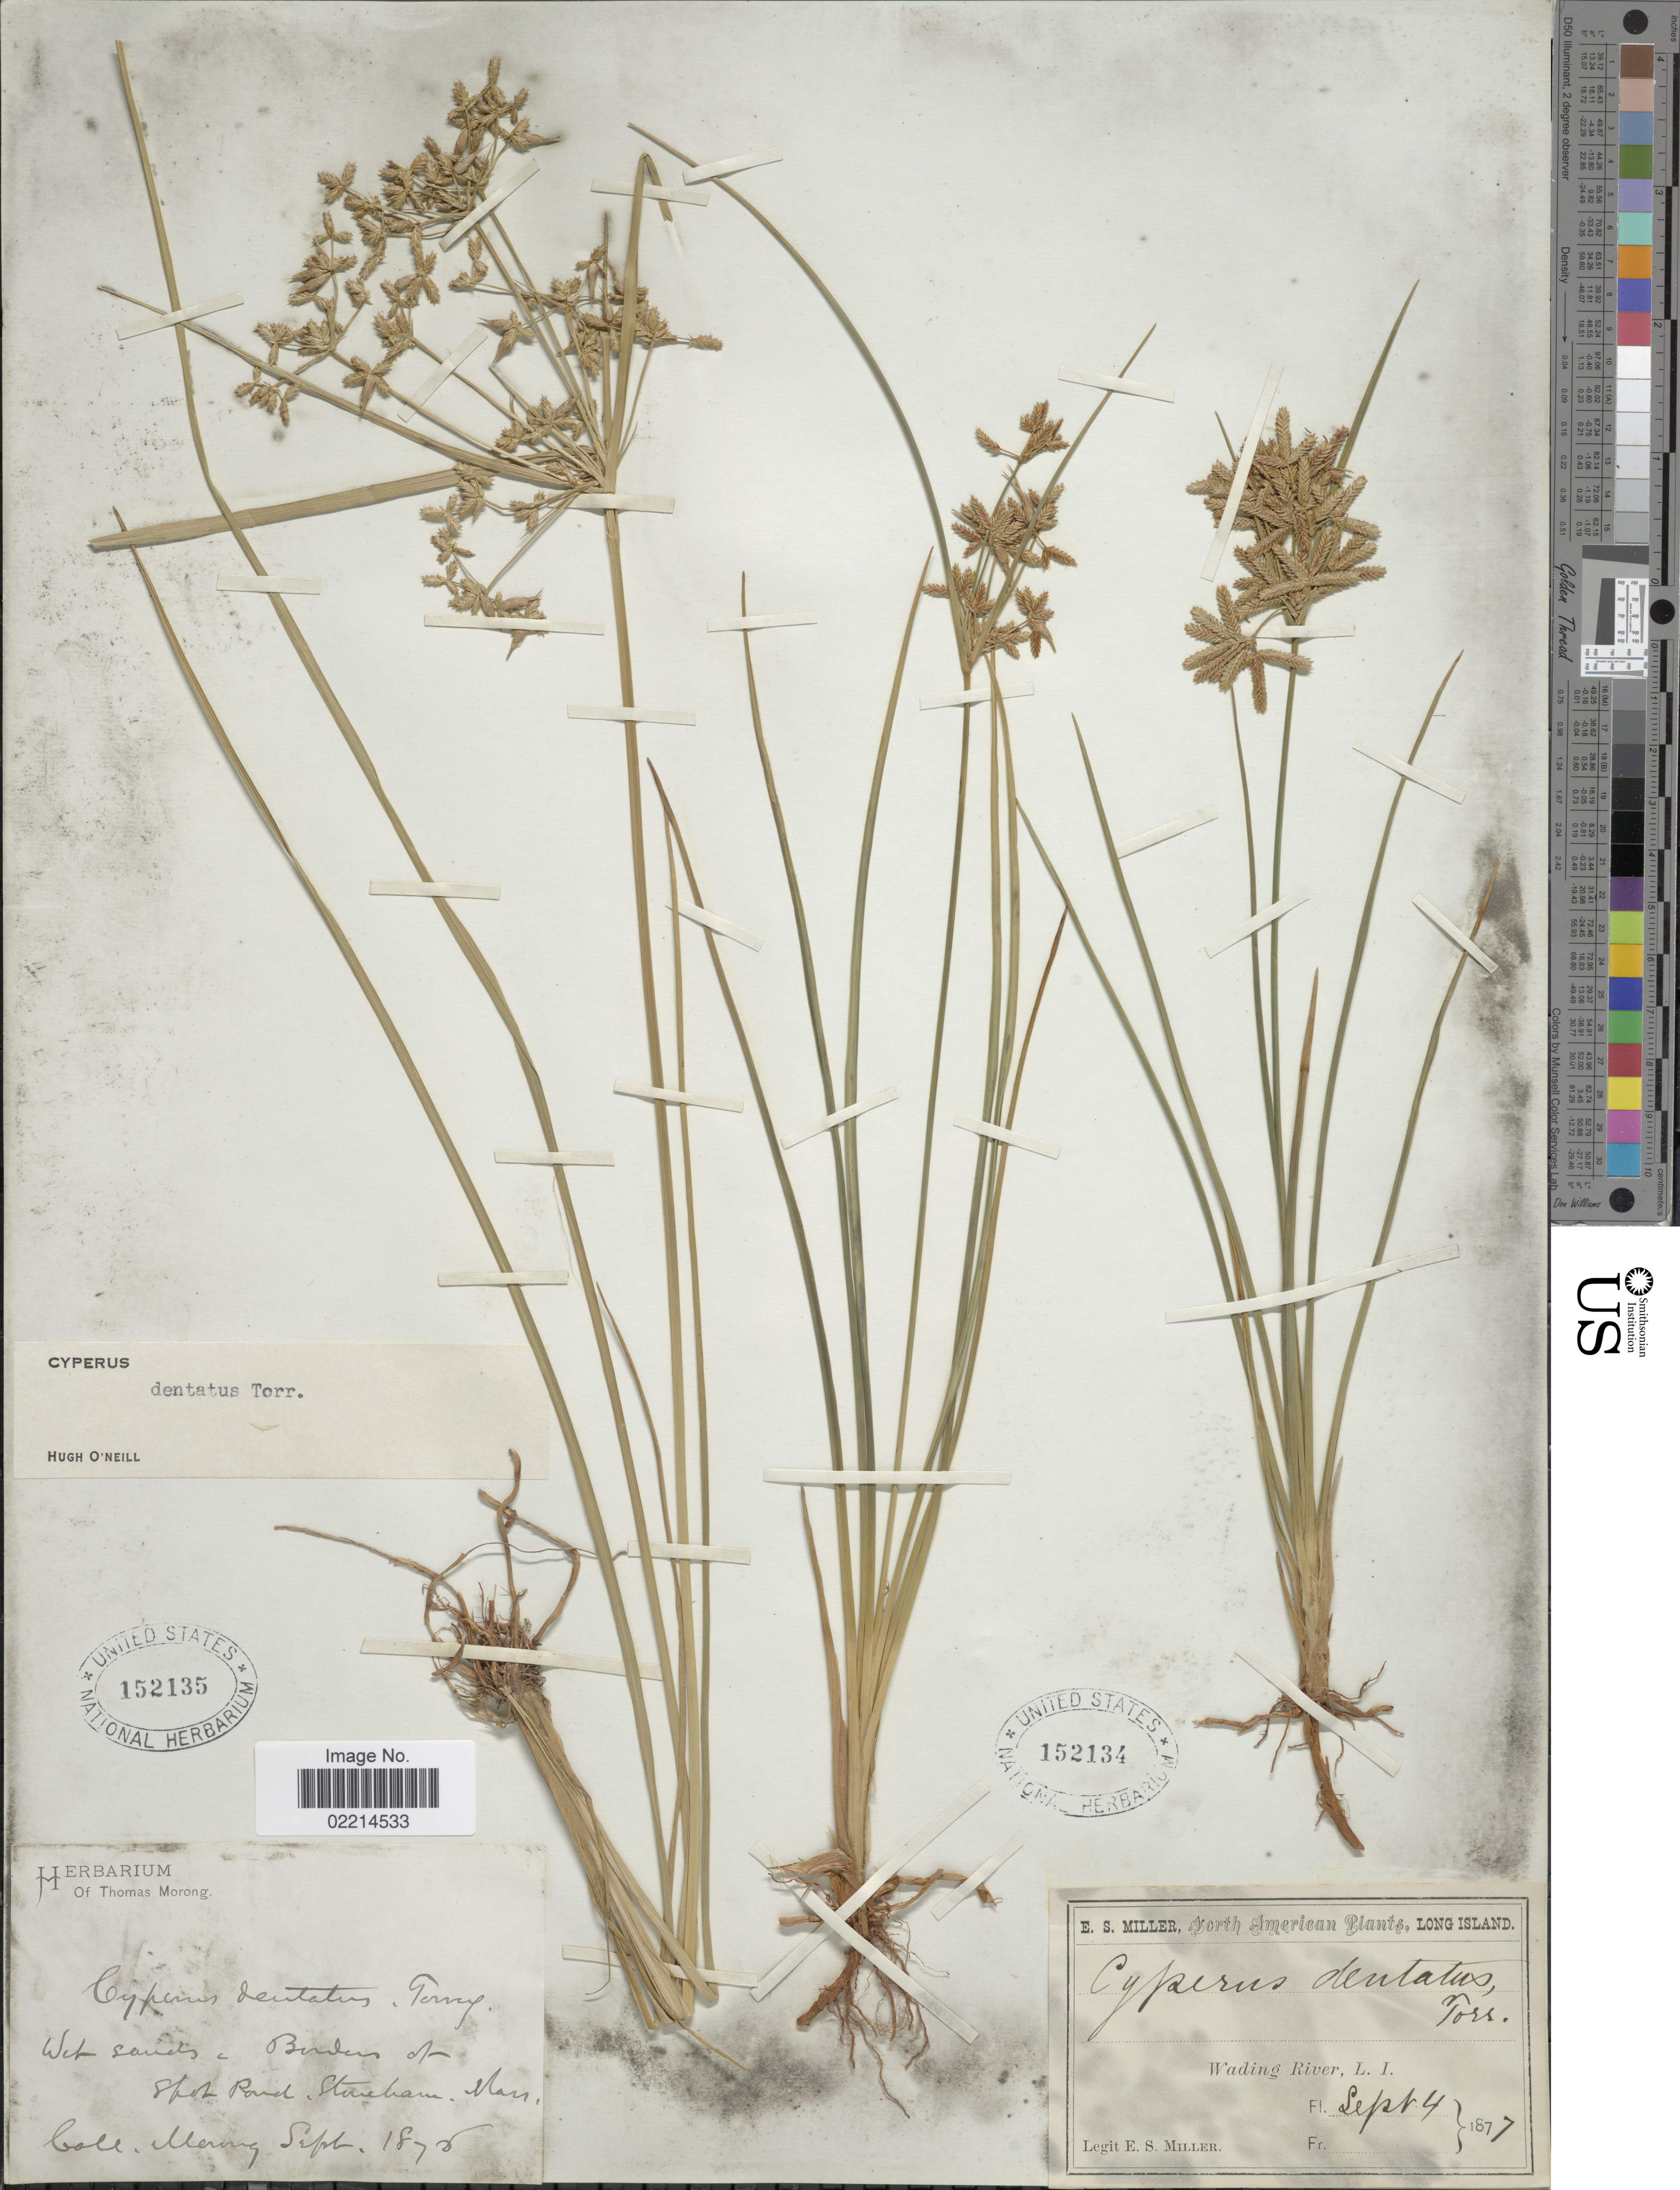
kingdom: Plantae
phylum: Tracheophyta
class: Liliopsida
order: Poales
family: Cyperaceae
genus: Cyperus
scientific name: Cyperus dentatus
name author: Torr.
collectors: E. S. Miller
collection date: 1877-09-04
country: United States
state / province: New York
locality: Wading River, L. I., Long Island.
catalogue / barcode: US 152134